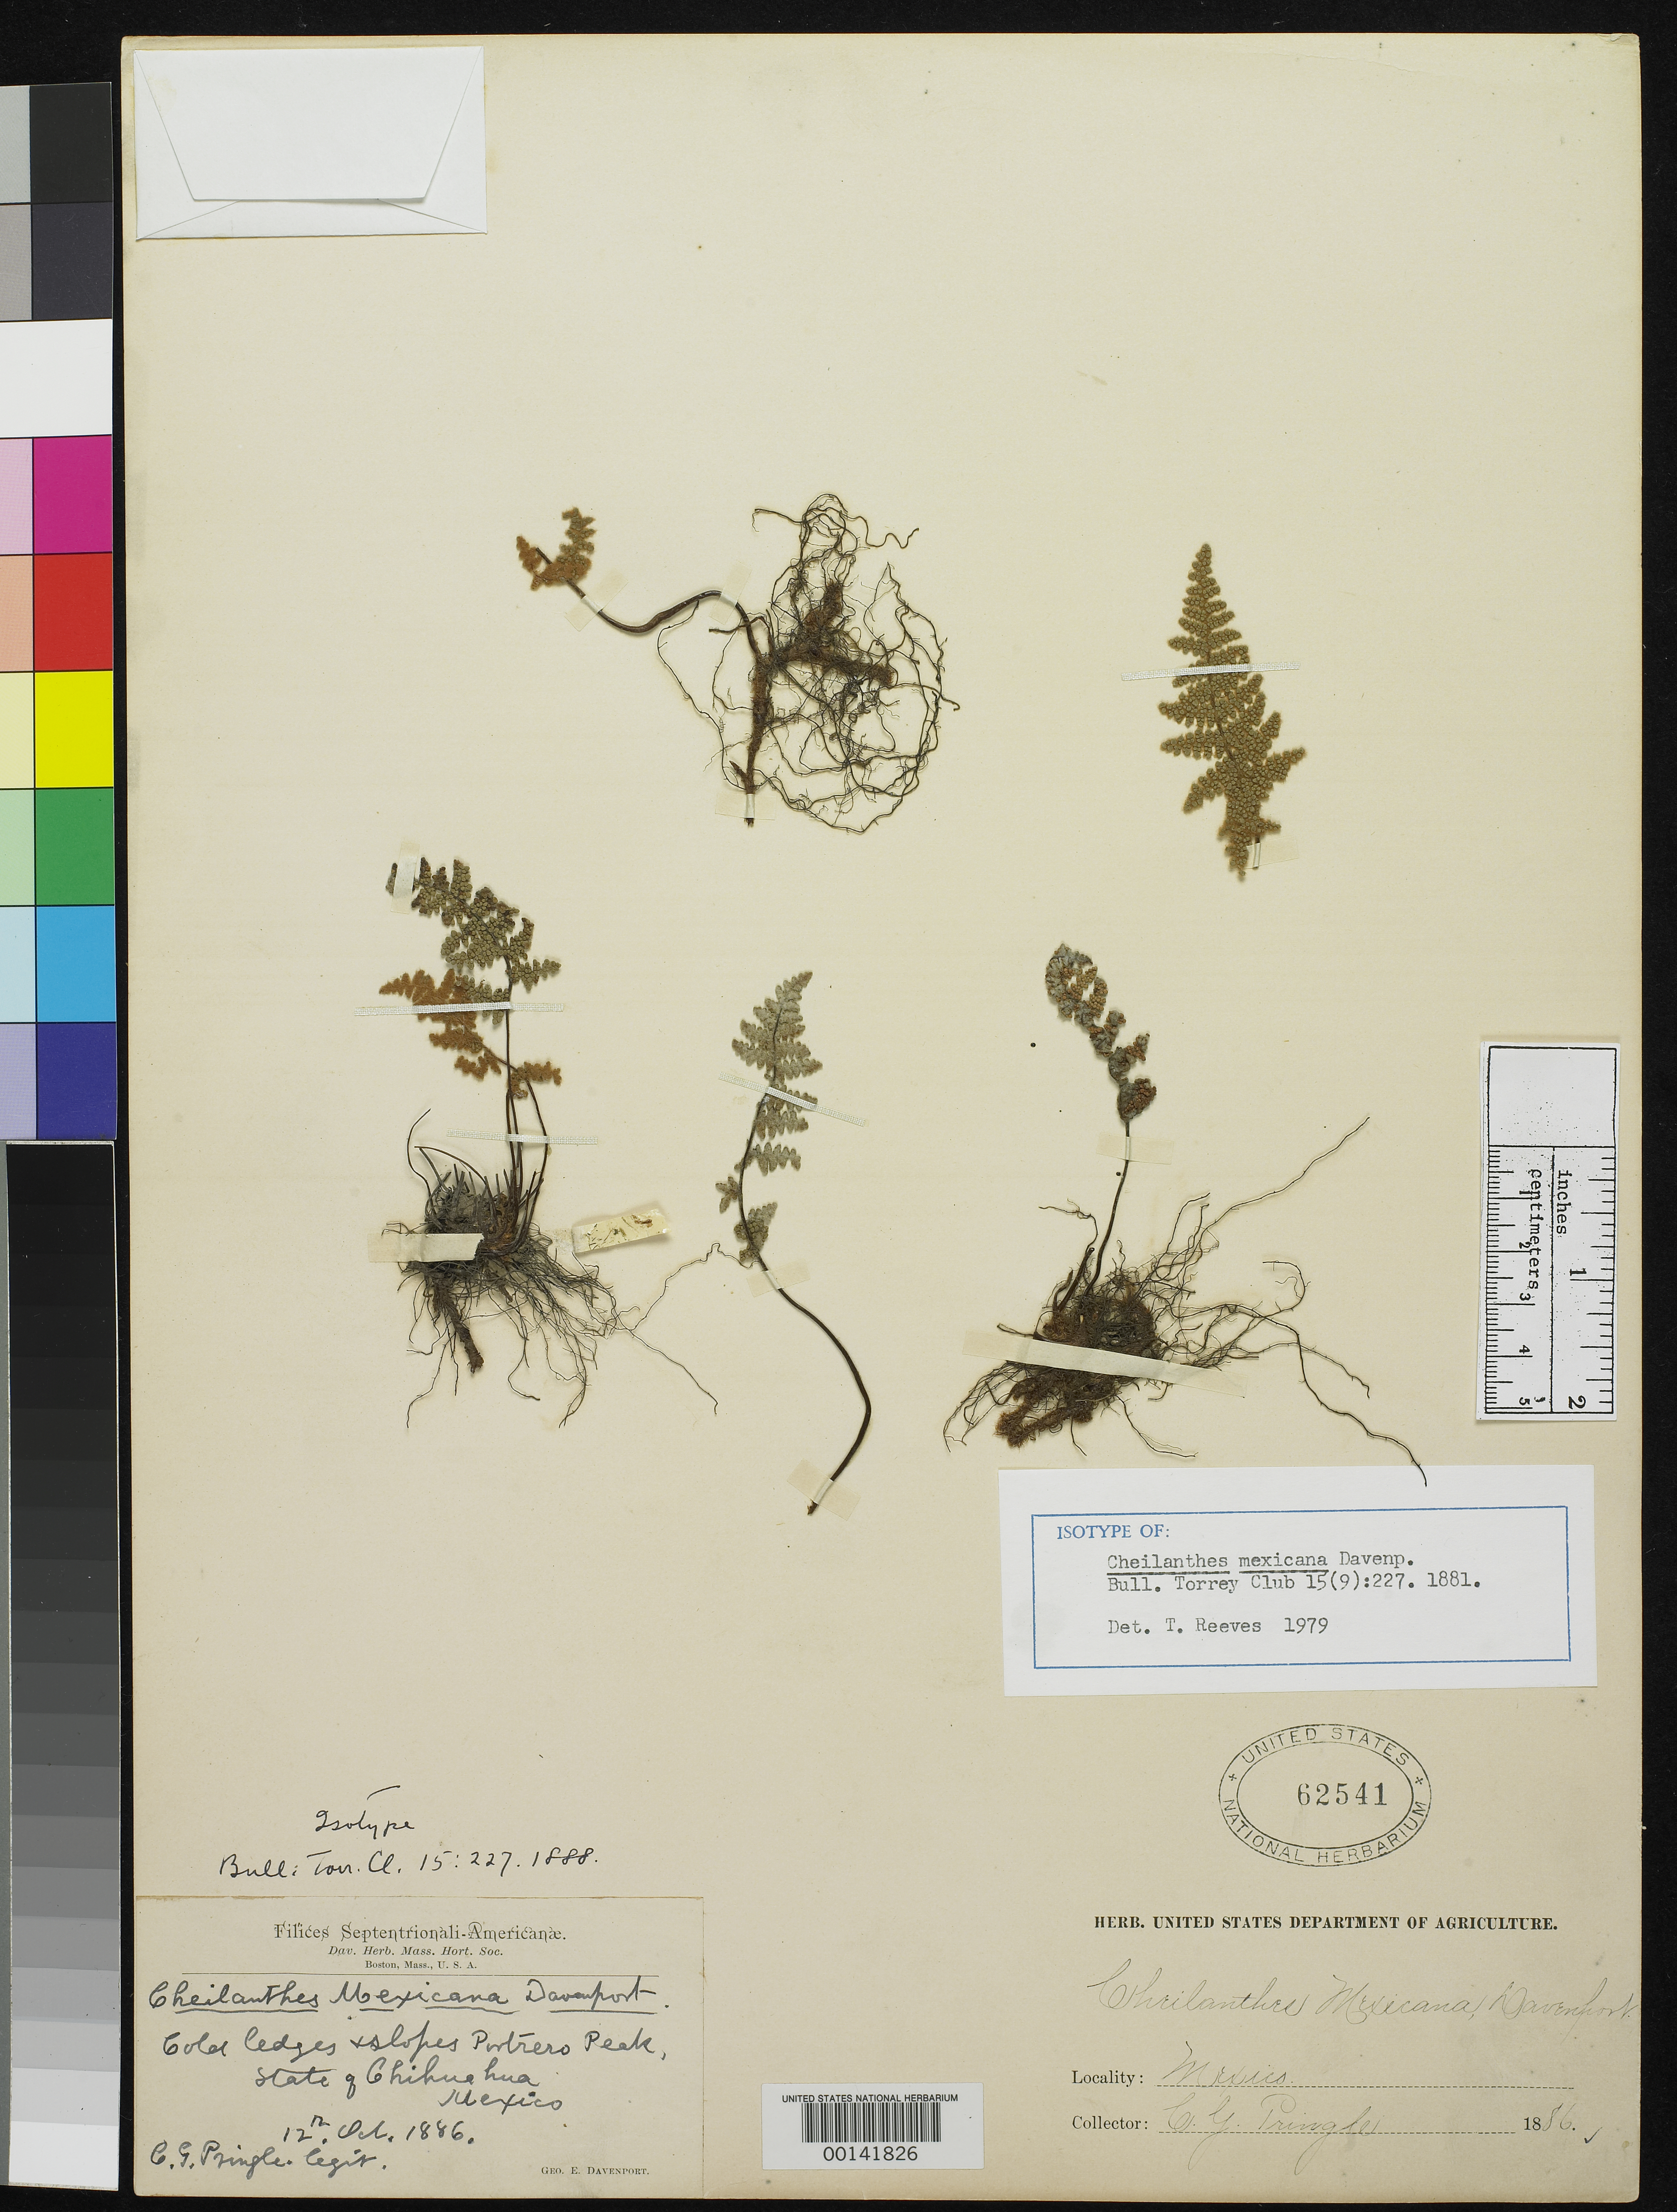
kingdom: Plantae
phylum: Tracheophyta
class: Polypodiopsida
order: Polypodiales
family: Pteridaceae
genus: Cheilanthes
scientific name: Cheilanthes mexicana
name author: Davenp.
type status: Type Collection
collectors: C. G. Pringle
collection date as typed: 12 Oct 1886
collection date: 1886-10-12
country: Mexico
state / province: Chihuahua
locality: Portrero peak.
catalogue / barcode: US 62541